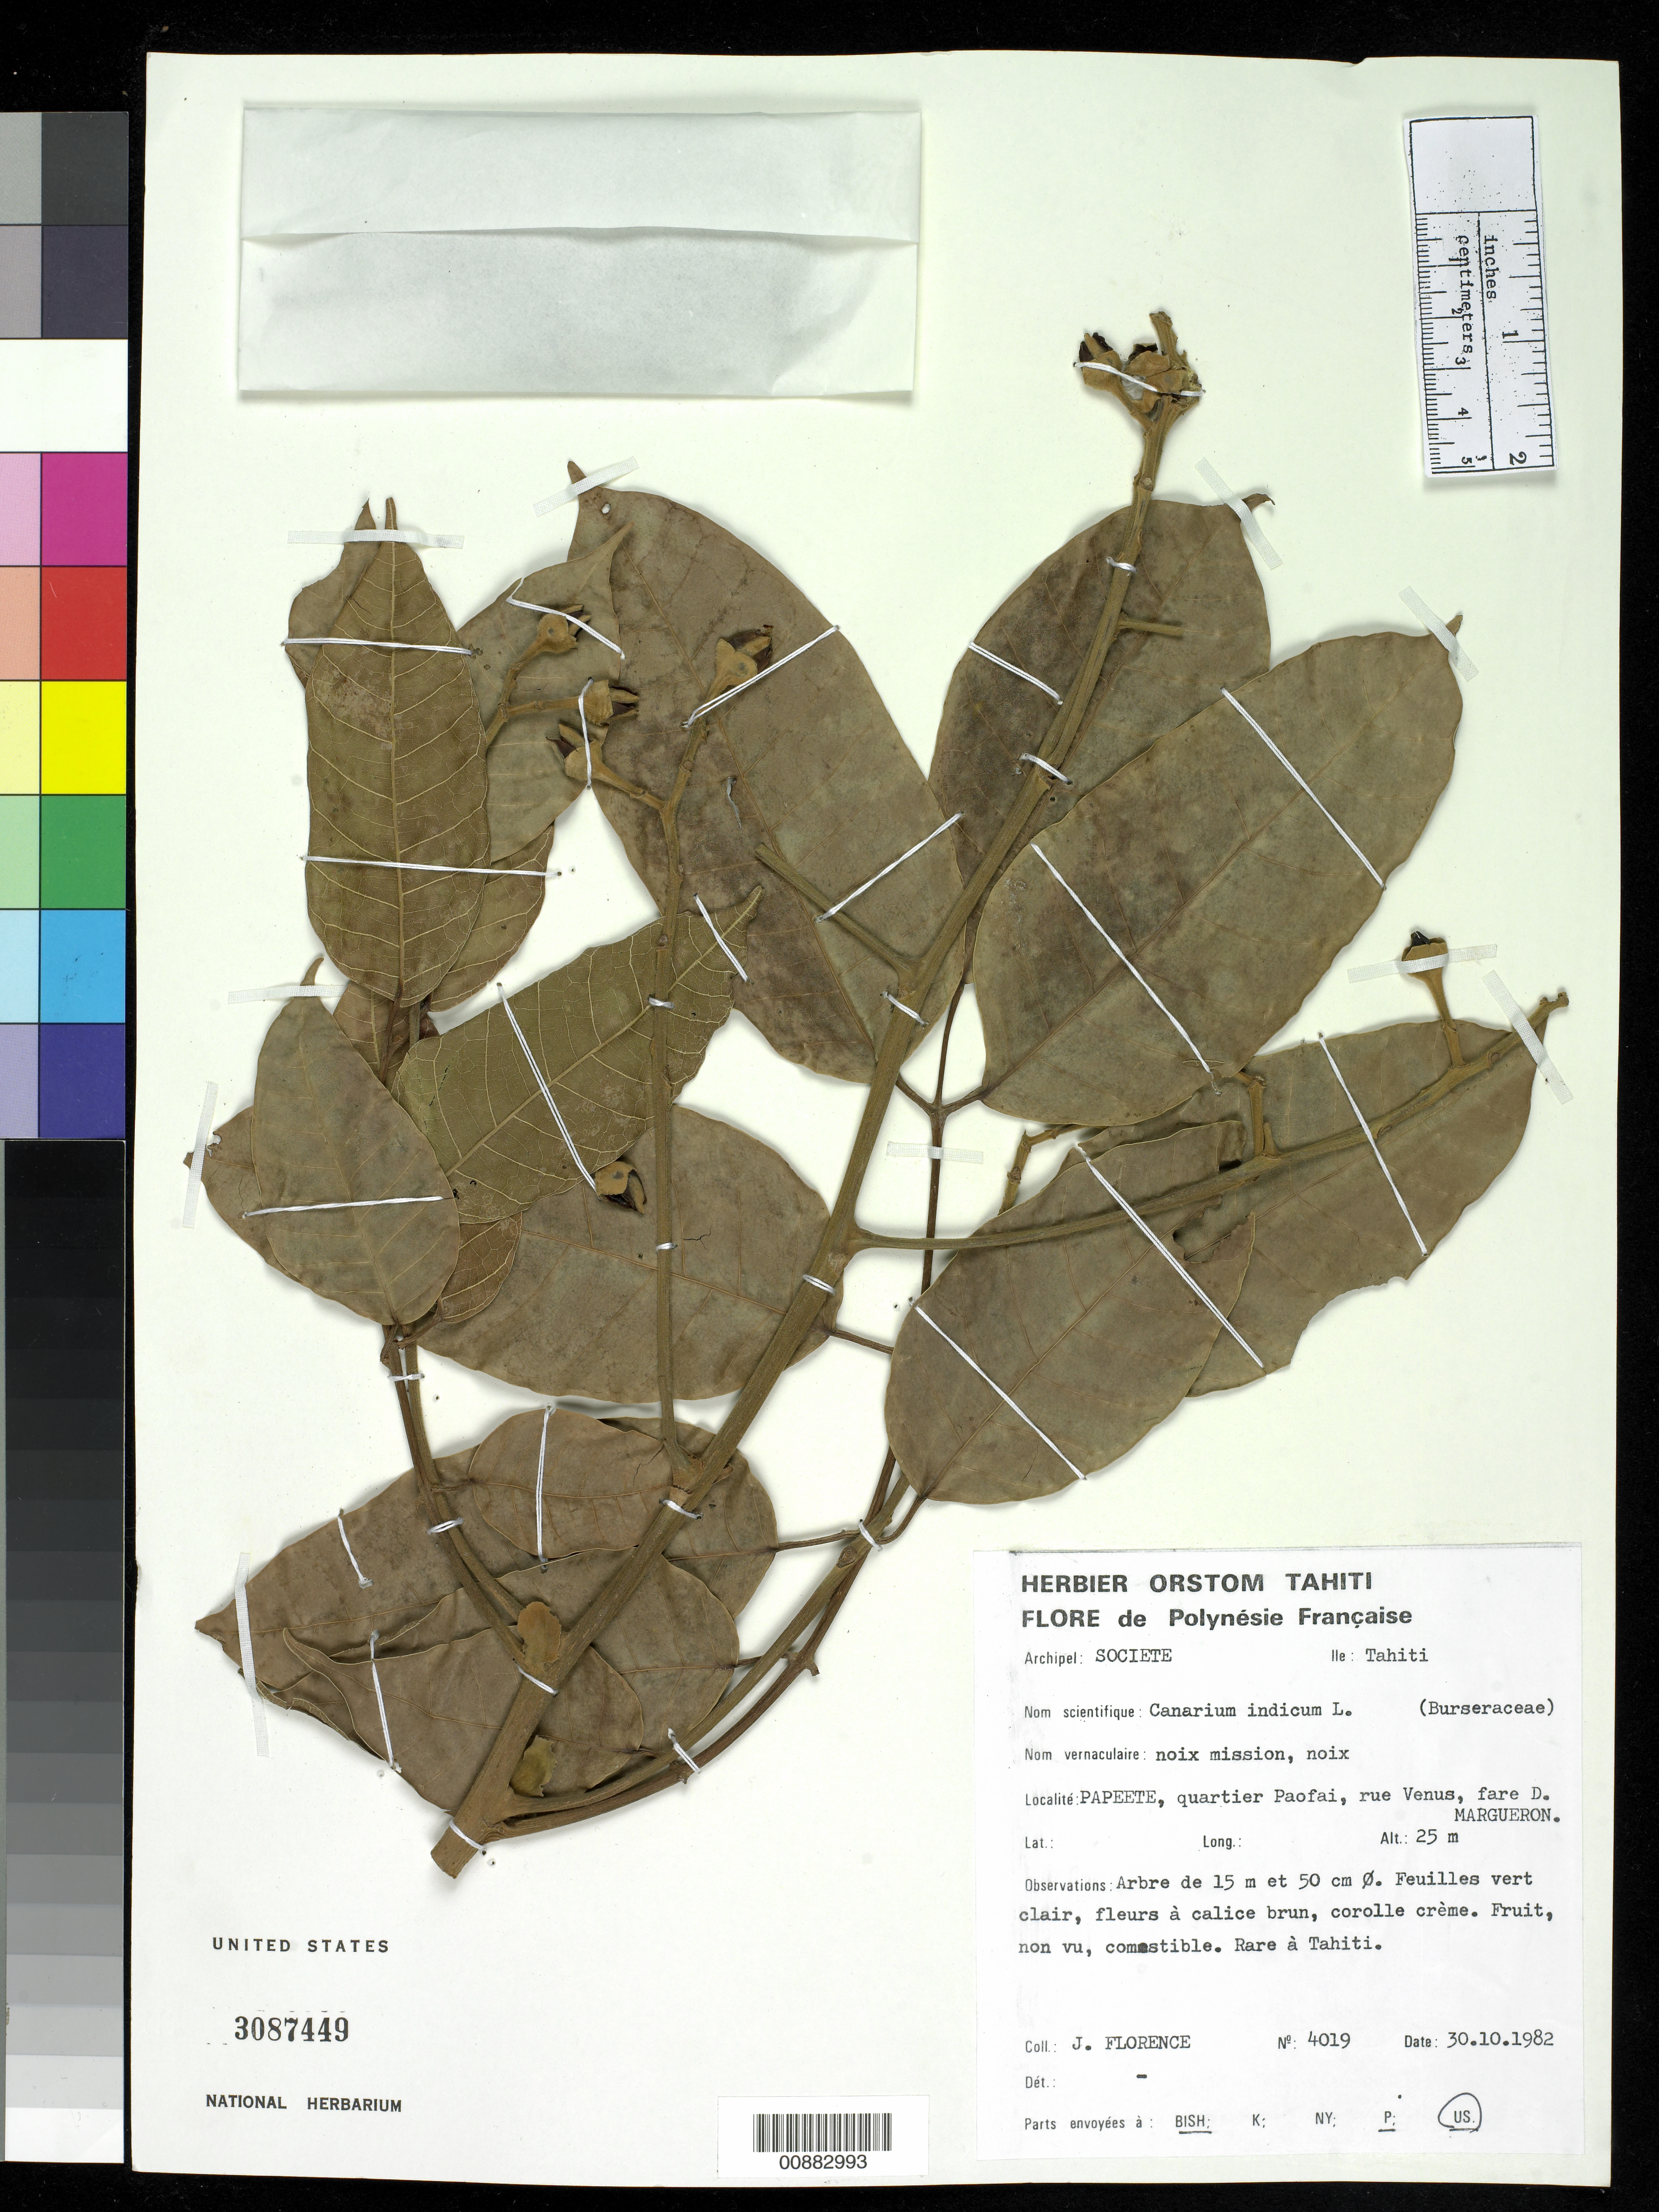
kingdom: Plantae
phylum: Tracheophyta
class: Magnoliopsida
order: Sapindales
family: Burseraceae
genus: Canarium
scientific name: Canarium indicum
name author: L.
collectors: J. Florence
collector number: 4019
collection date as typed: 30 Oct 1982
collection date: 1982-10-30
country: French Polynesia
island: Tahiti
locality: Papeete, quartier Paofai, rue Venus, fare D. Marguerson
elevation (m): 25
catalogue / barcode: US 3087449